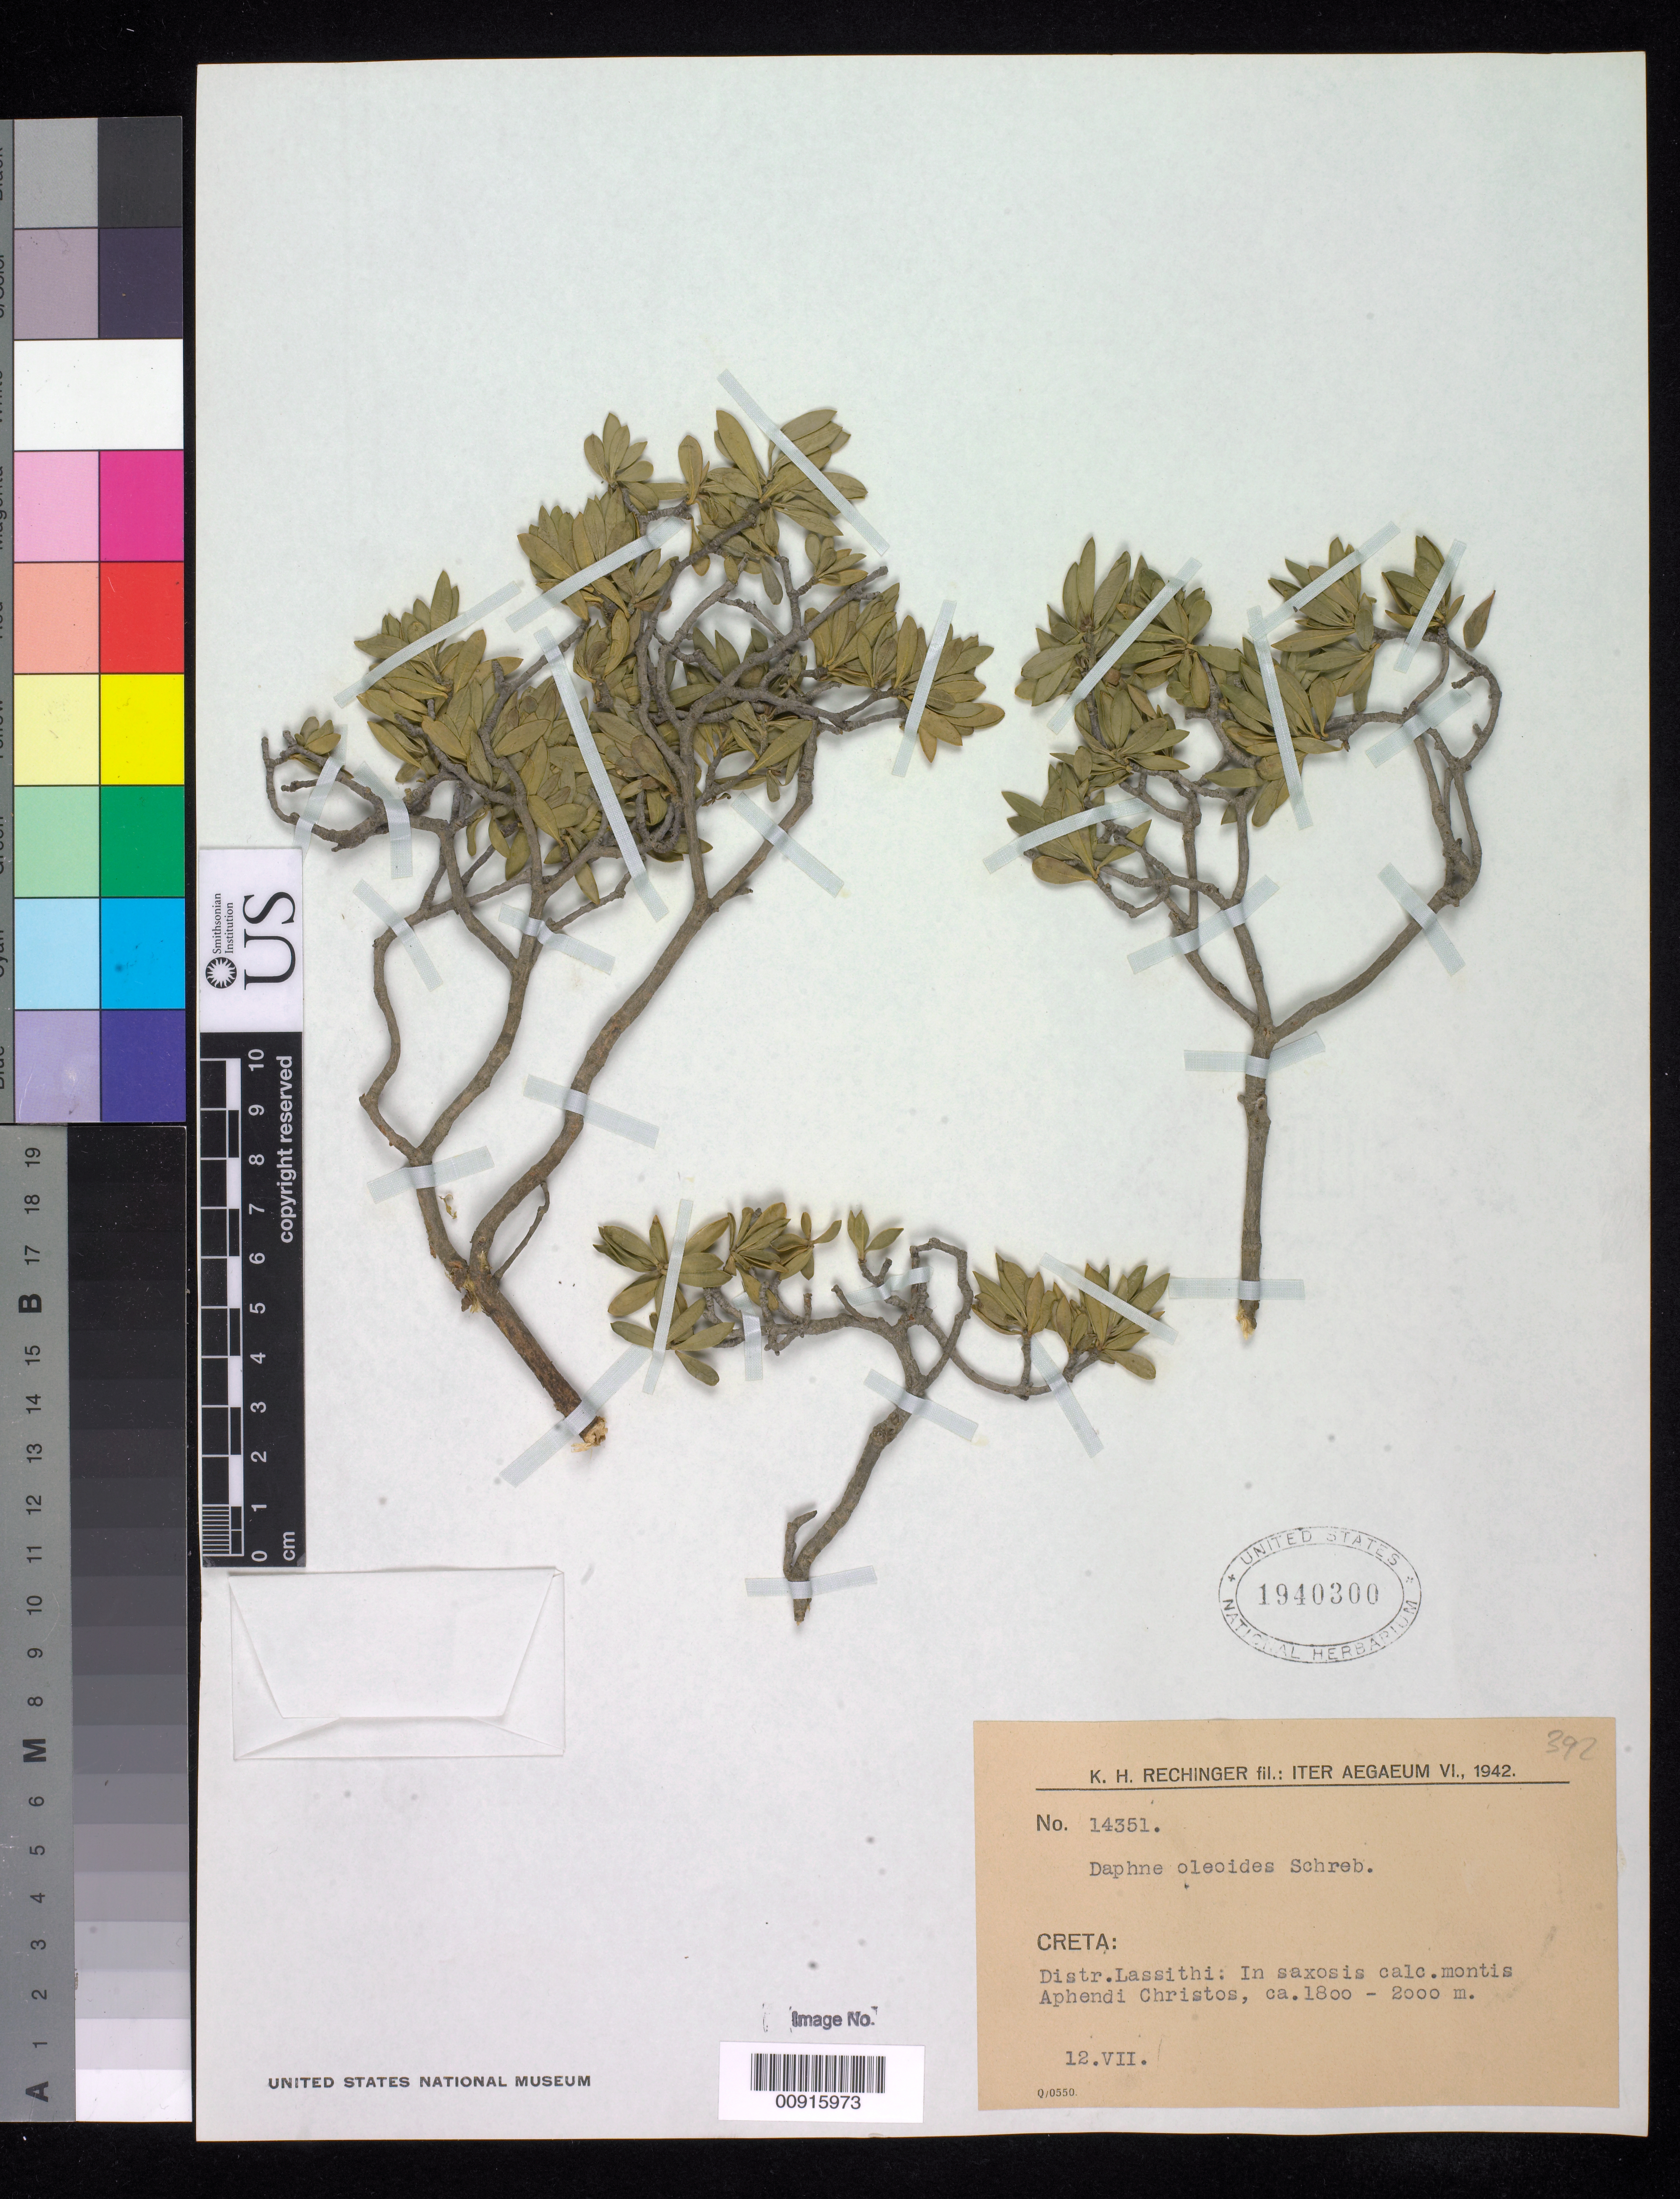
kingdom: Plantae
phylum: Tracheophyta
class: Magnoliopsida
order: Malvales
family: Thymelaeaceae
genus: Daphne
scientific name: Daphne oleoides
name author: L.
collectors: K. H. Rechinger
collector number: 392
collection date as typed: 12 Jul 1942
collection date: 1942-07-12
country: Greece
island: Crete I.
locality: Distr. Lassithi: In saxosis calc.montis Aphendi Christos,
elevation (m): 1800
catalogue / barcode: US 1940300